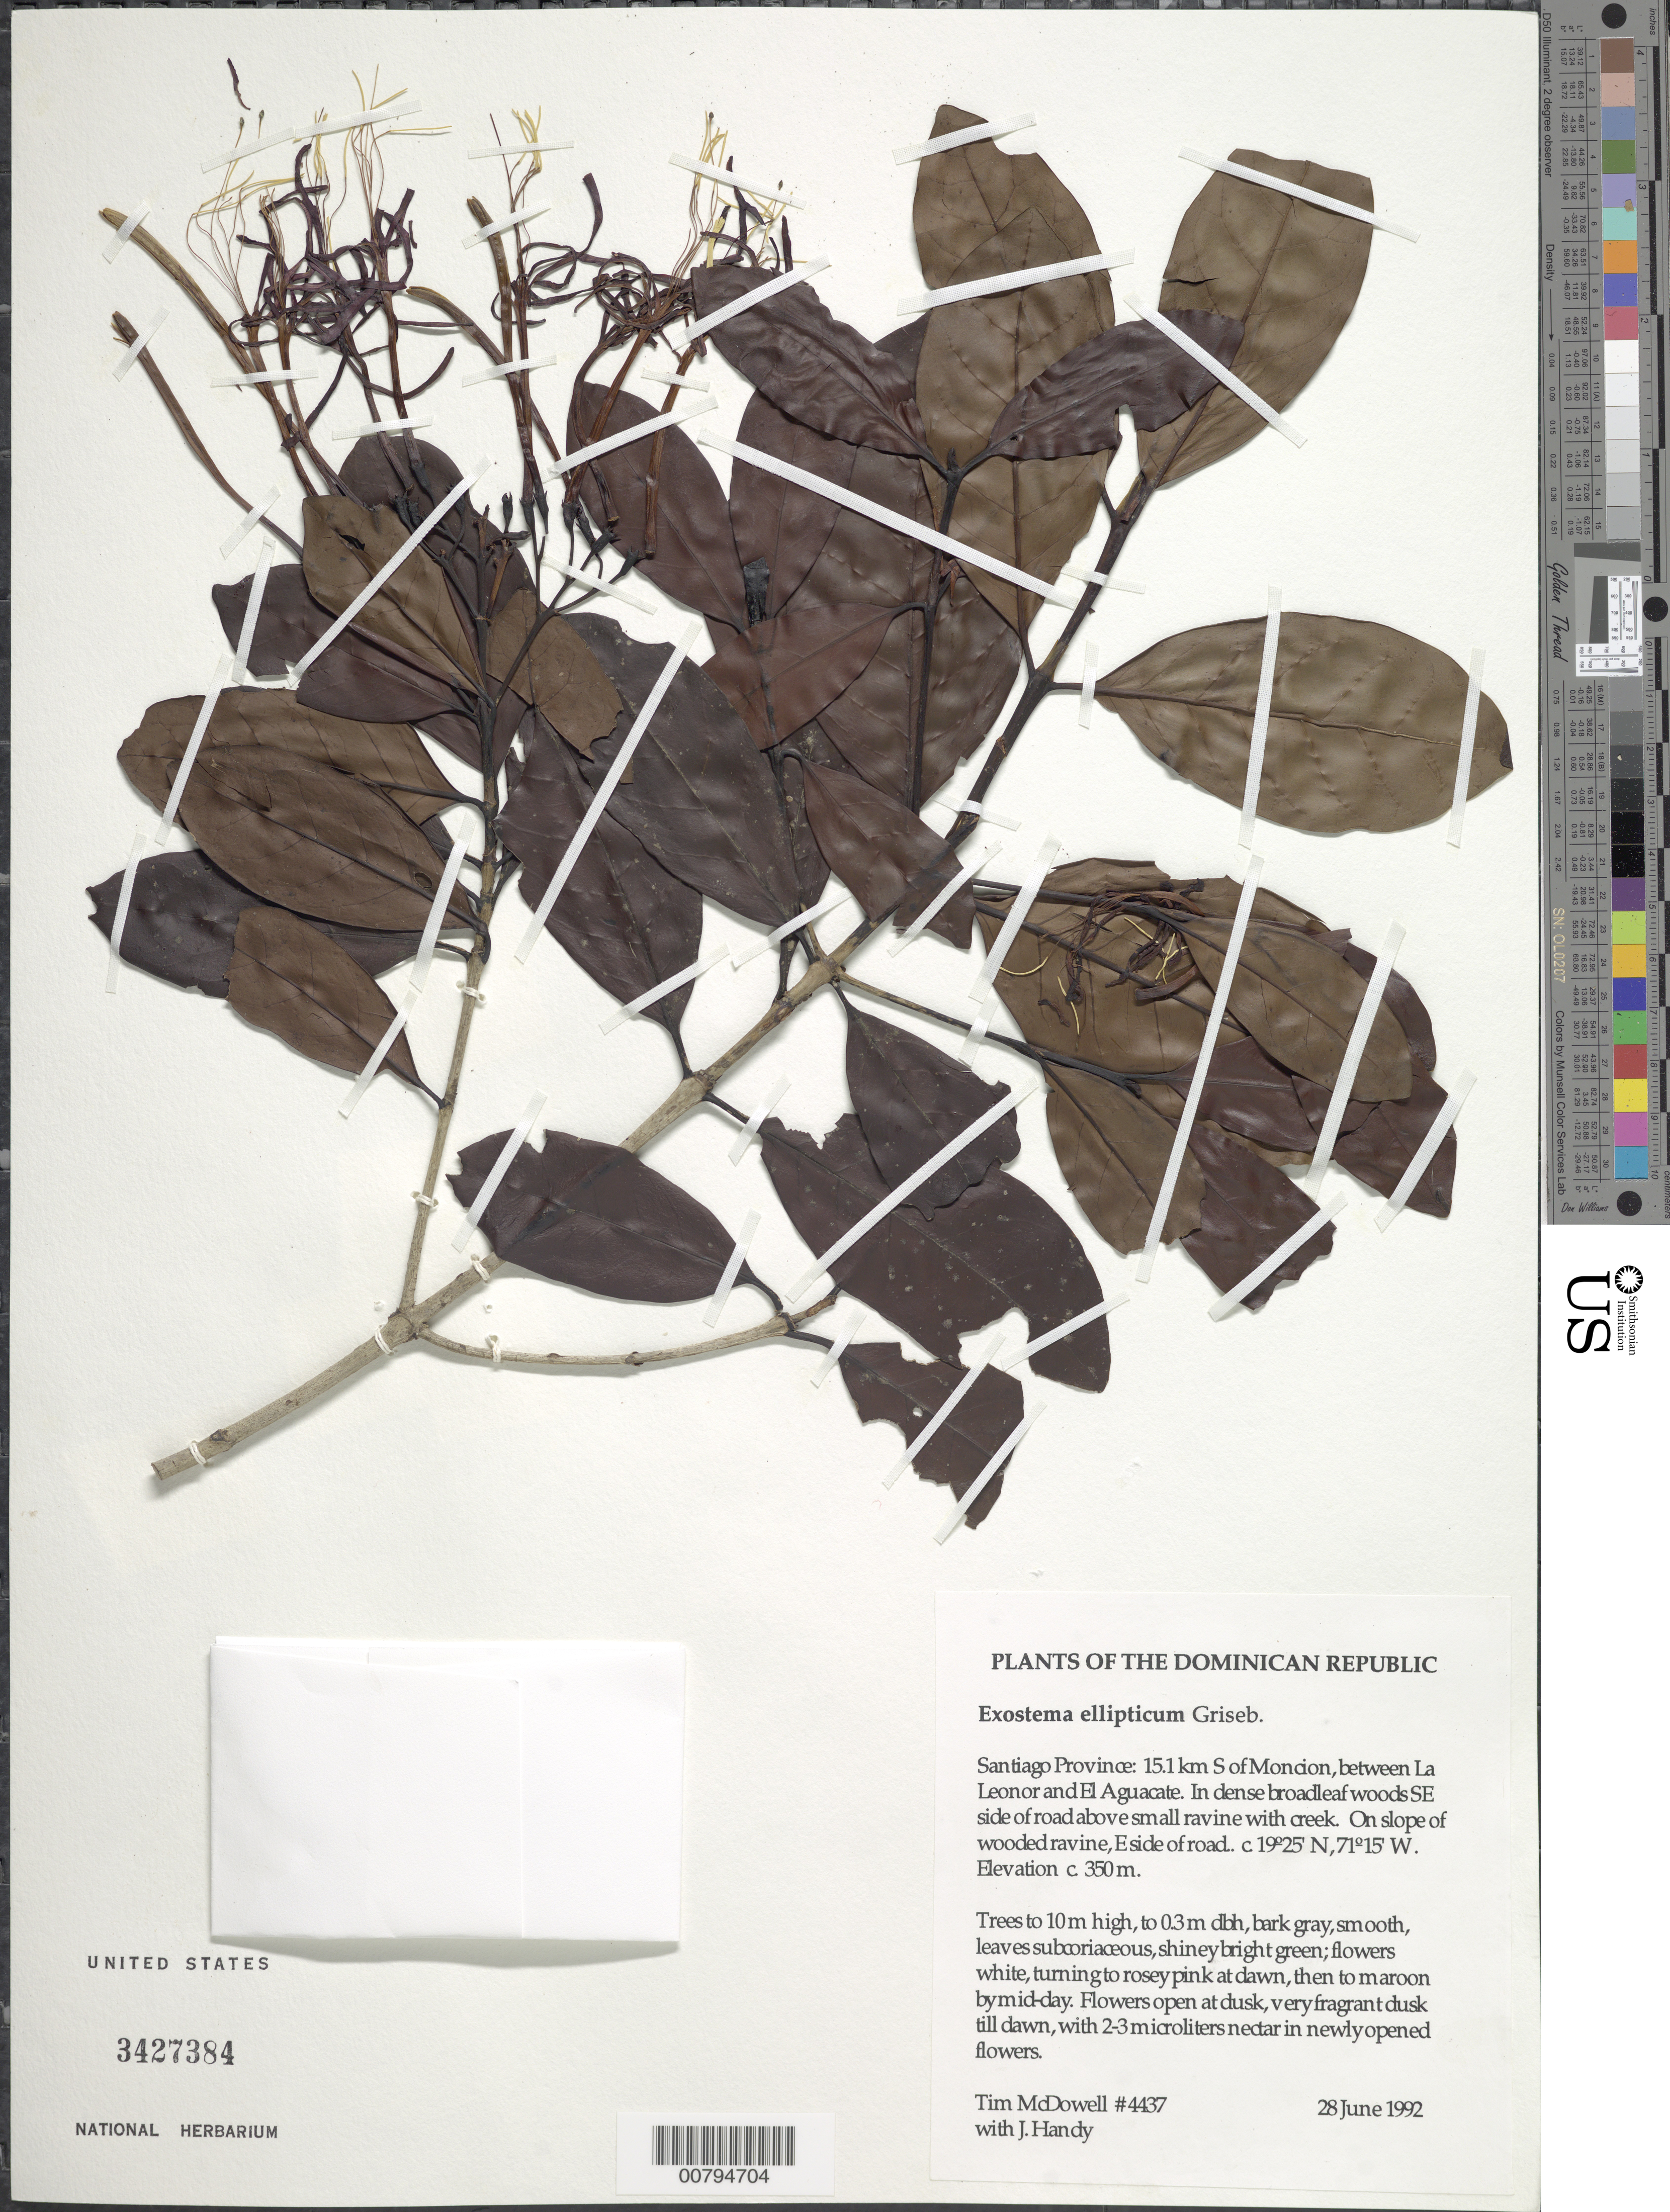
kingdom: Plantae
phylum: Tracheophyta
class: Magnoliopsida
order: Gentianales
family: Rubiaceae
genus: Exostema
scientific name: Exostema ellipticum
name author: Griseb.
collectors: T. McDowell & J. Handy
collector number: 4437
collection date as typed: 28 Jun 1992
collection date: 1992-06-28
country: Dominican Republic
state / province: Santiago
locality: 15.1 km S of Mondion, between La Leonor and El Aguacate. In woods on SE side of road above small ravine with creek, and on slope of ravine on E side of road.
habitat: Dense broadleaf woods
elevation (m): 350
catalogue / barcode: US 3427384